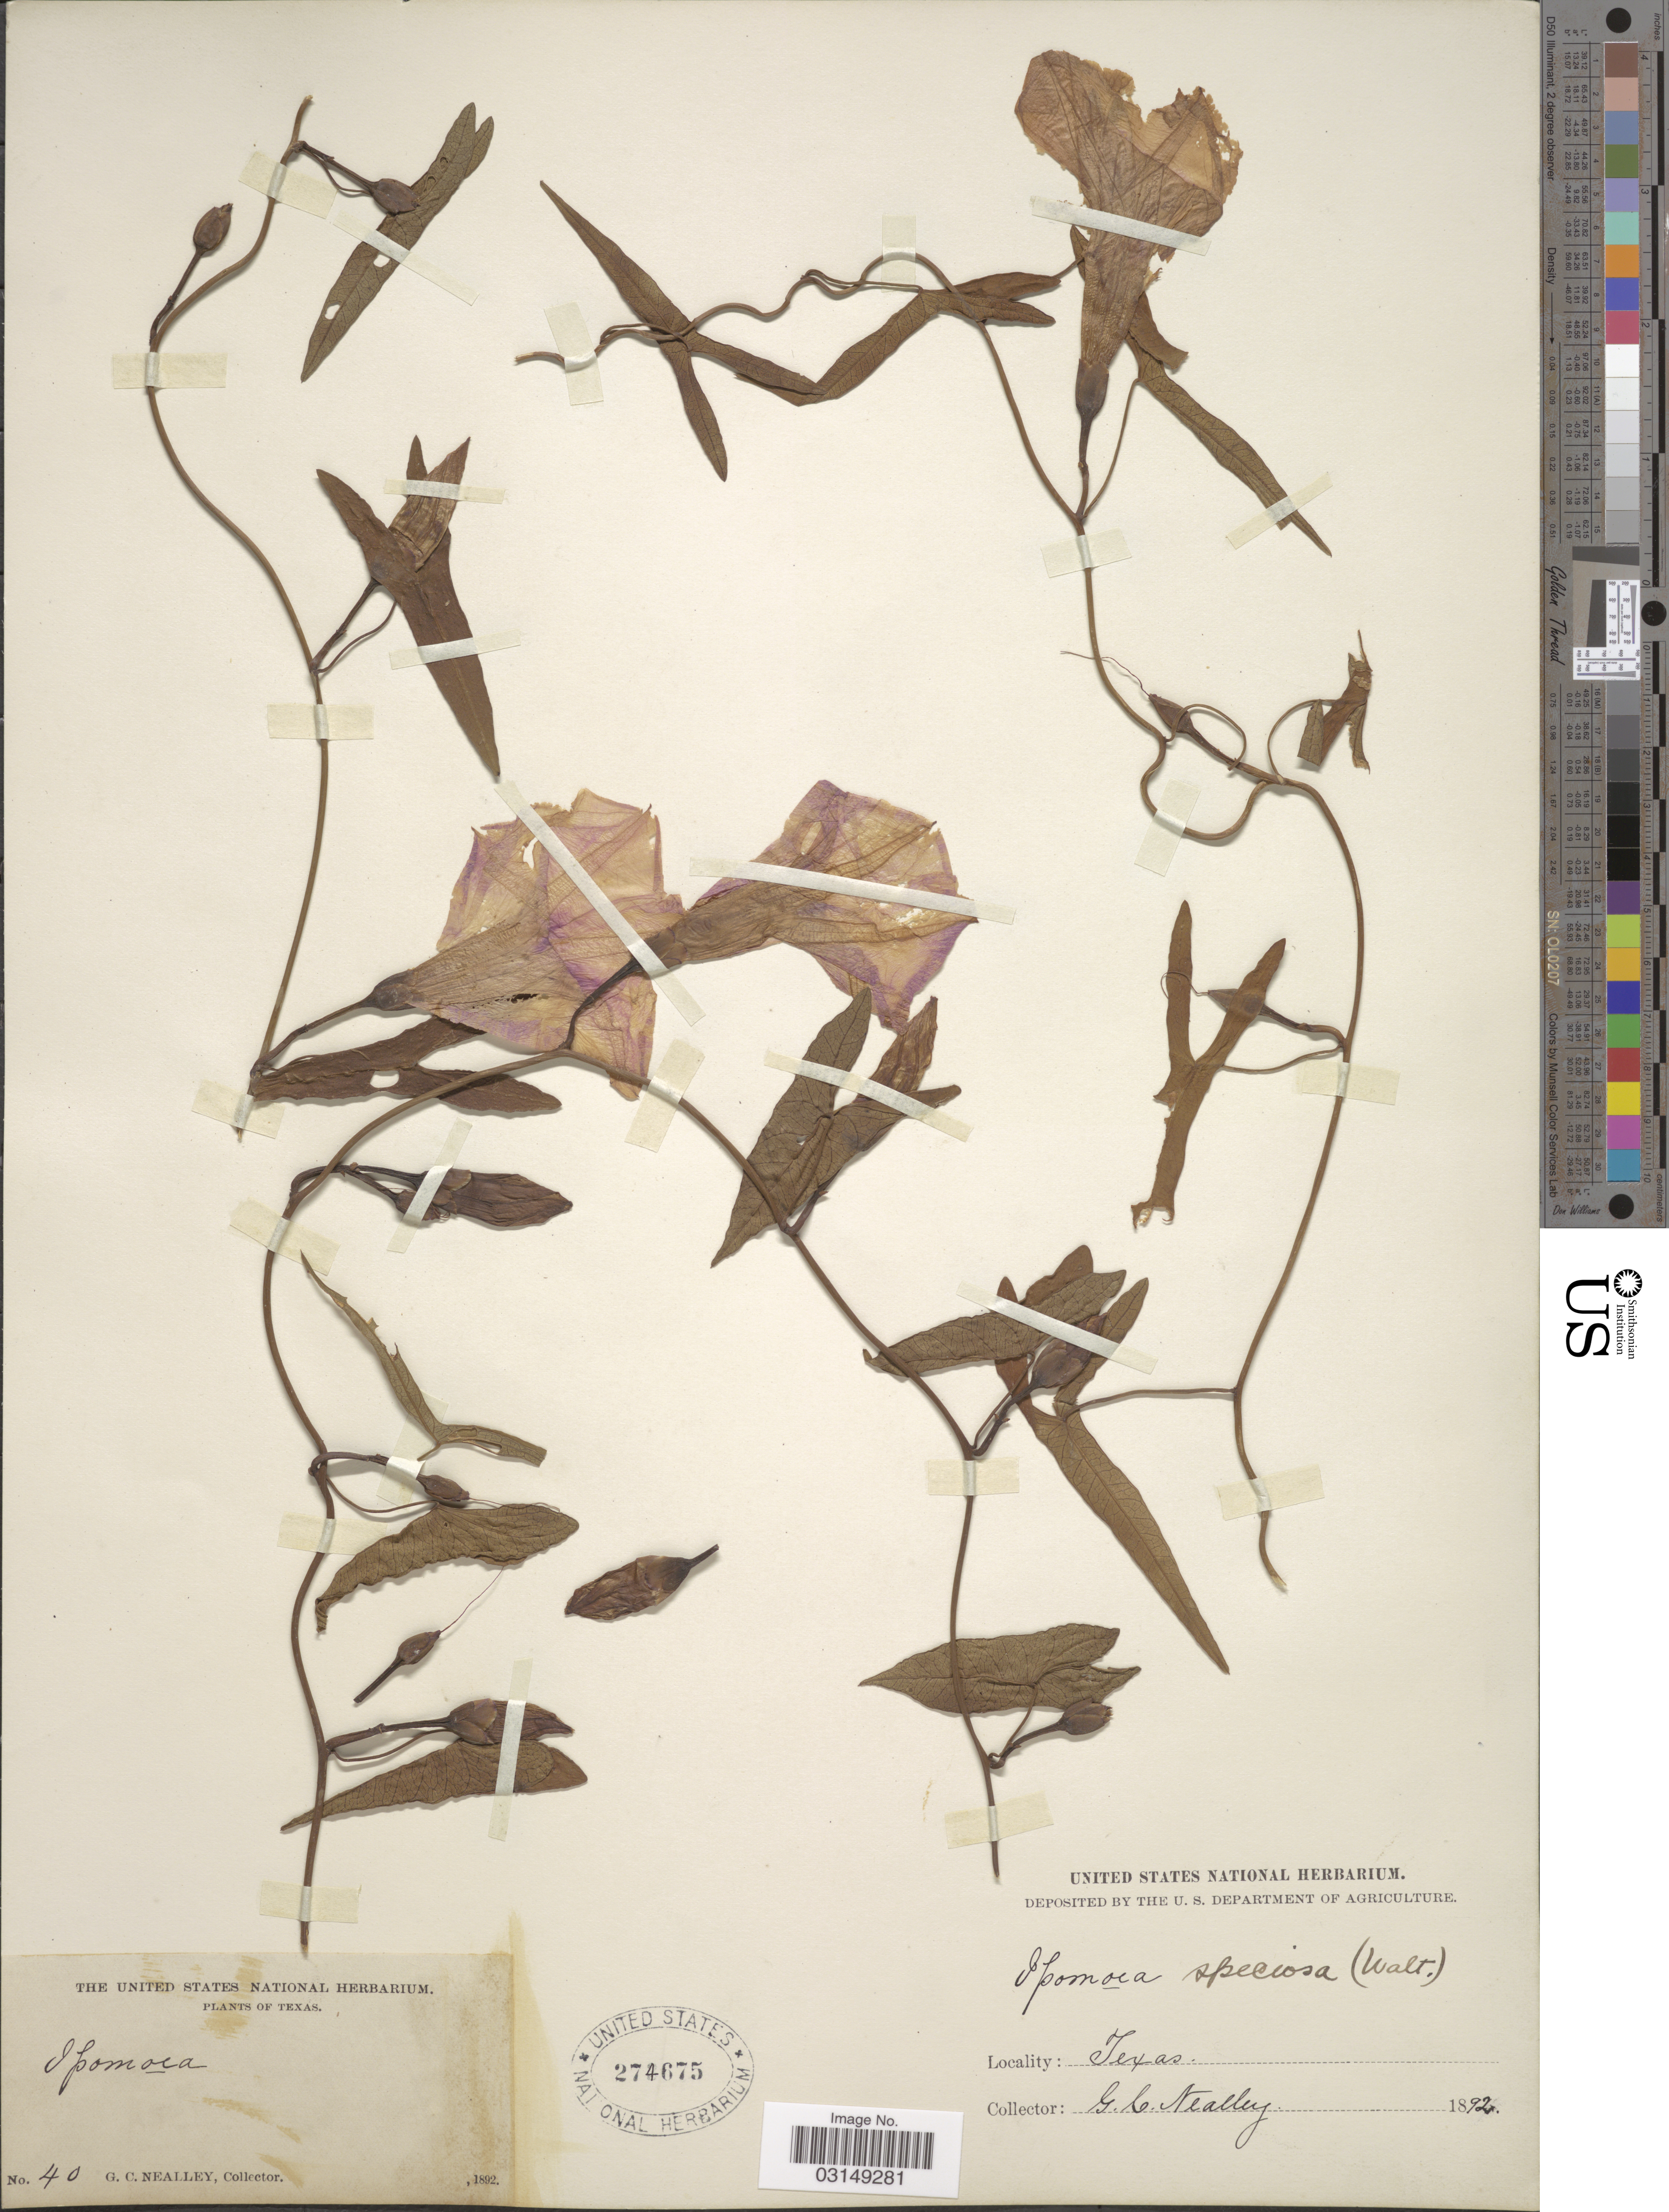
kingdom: Plantae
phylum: Tracheophyta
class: Magnoliopsida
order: Solanales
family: Convolvulaceae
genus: Ipomoea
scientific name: Ipomoea sagittata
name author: Poir.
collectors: G. C. Nealley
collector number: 40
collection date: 1892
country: United States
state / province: Texas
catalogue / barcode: US 274675